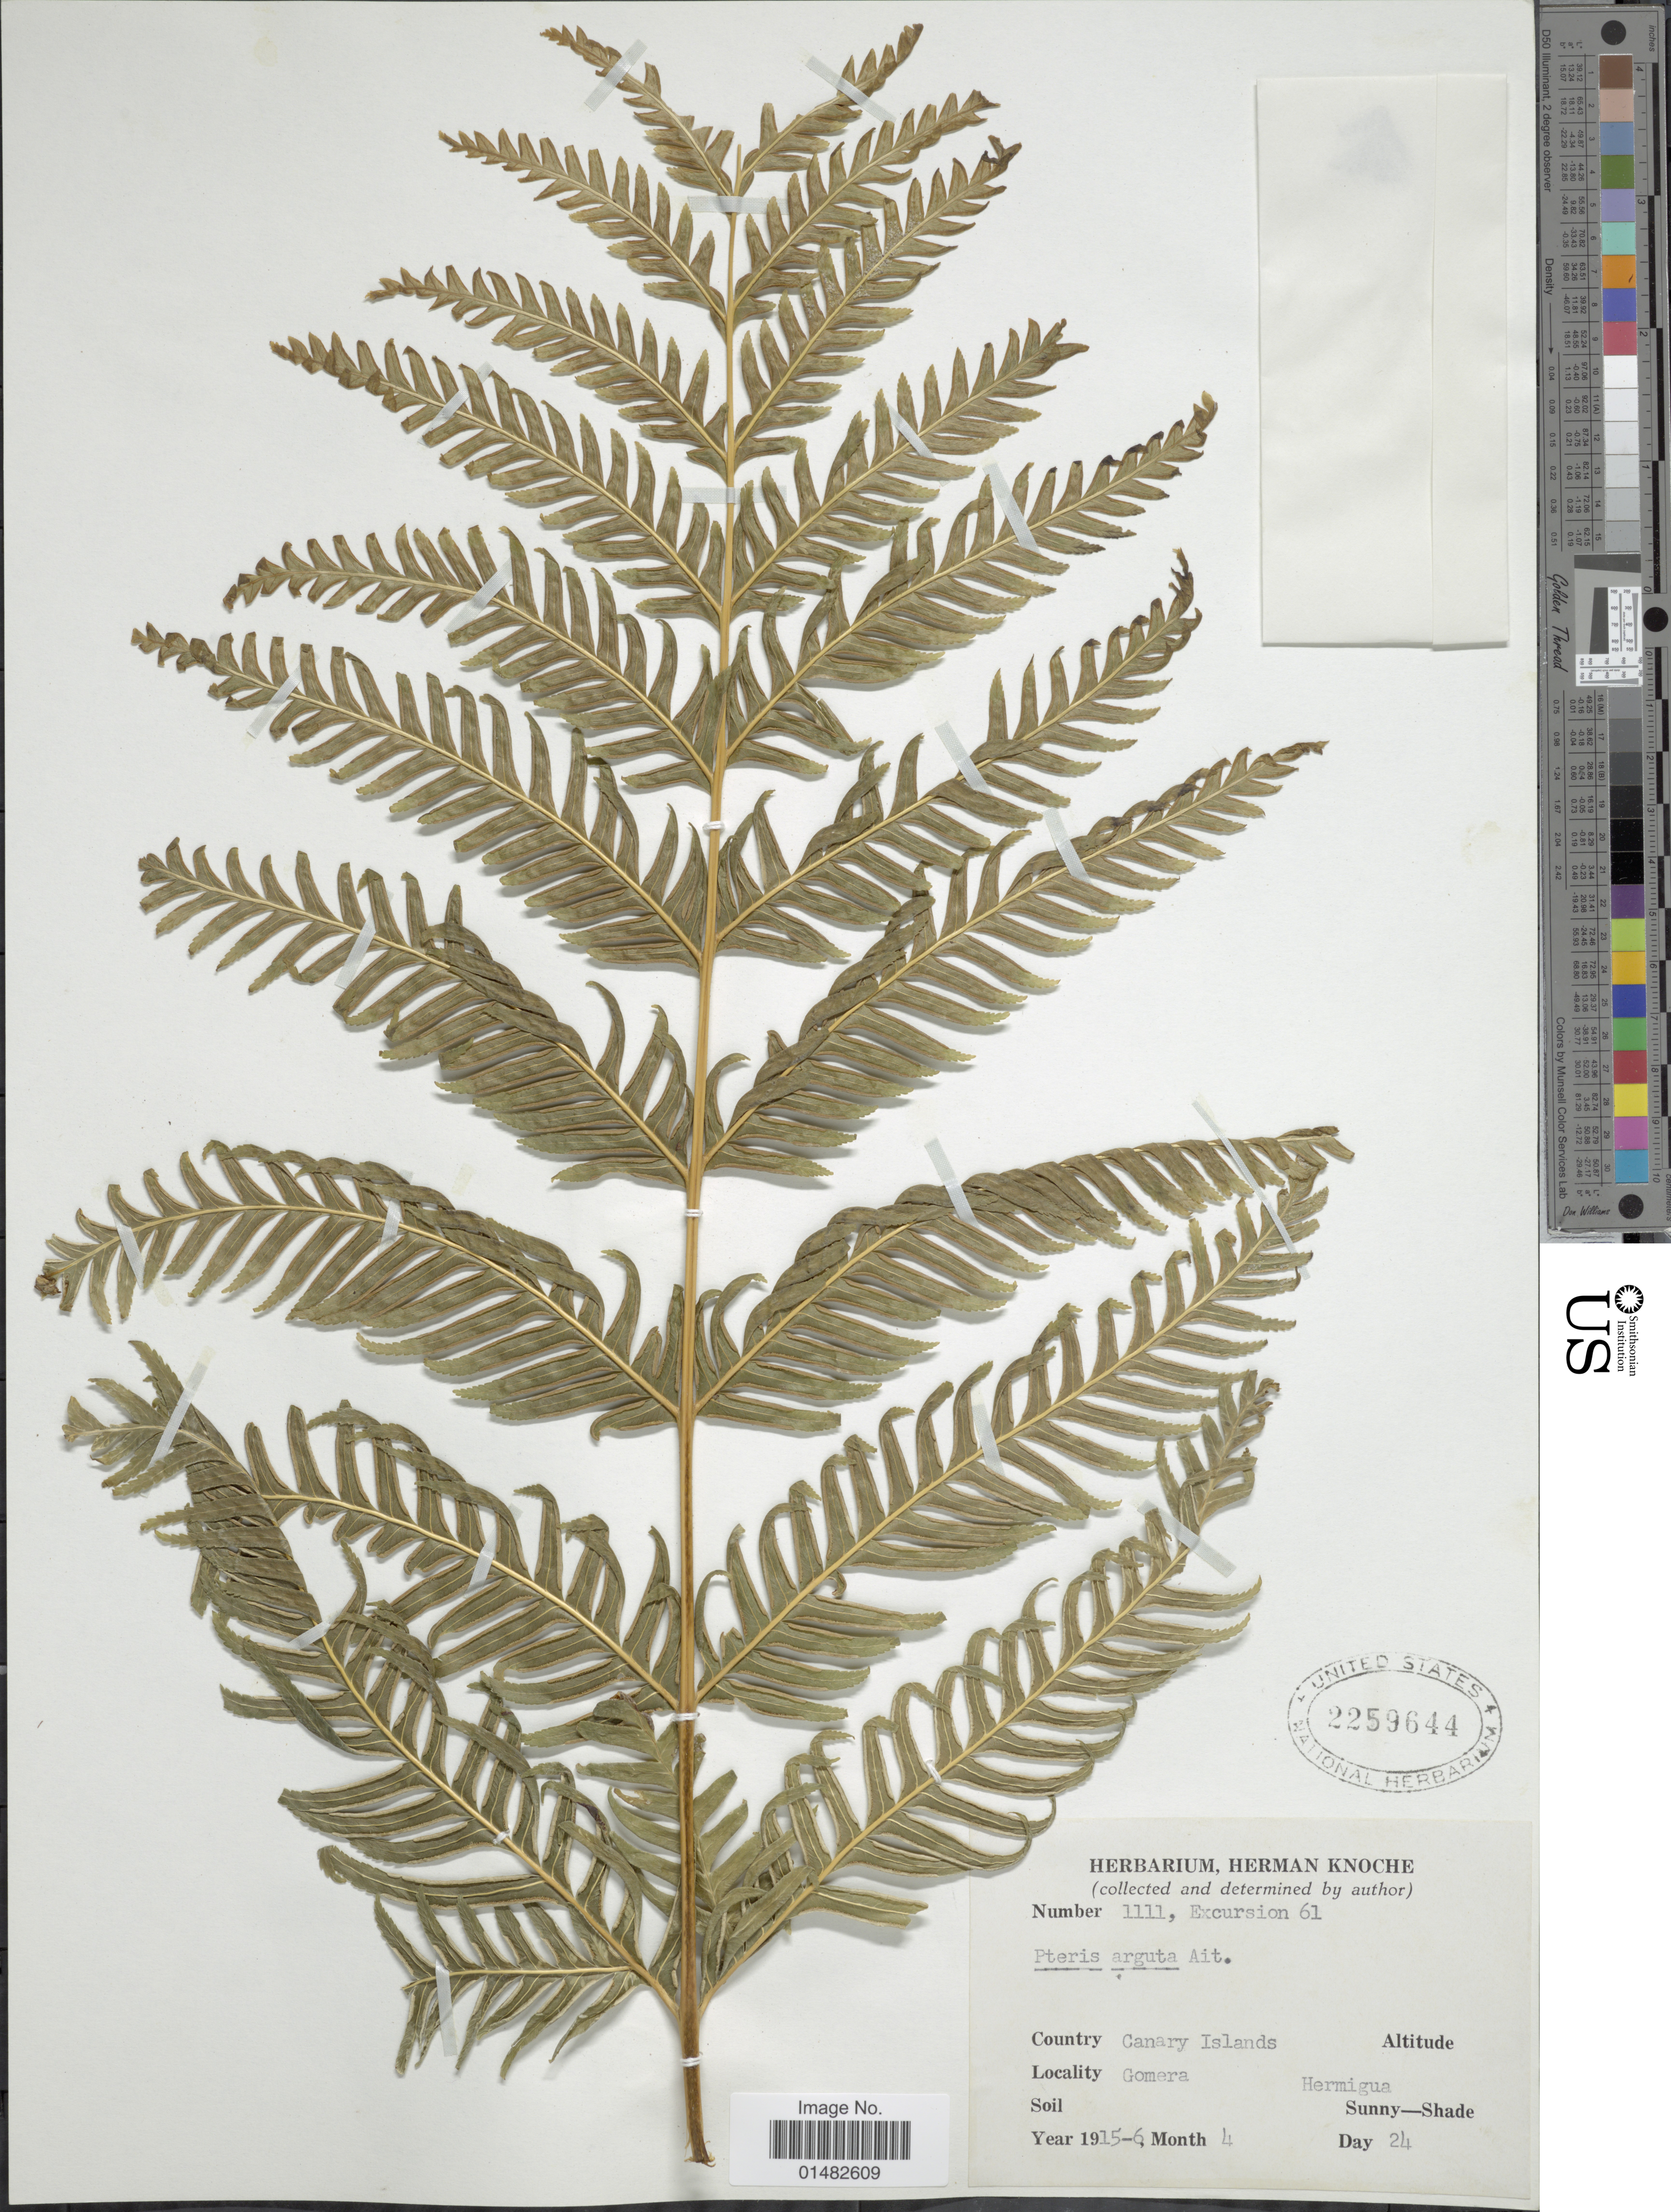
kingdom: Plantae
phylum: Tracheophyta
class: Polypodiopsida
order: Polypodiales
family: Pteridaceae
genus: Pteris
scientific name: Pteris arguta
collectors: ex herb. L. H. Knoche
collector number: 1111 Exursion 61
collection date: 1915-04-06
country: Spain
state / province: Canarias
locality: Canary Islands, Gomera, Hermigua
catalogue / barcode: US 2259644